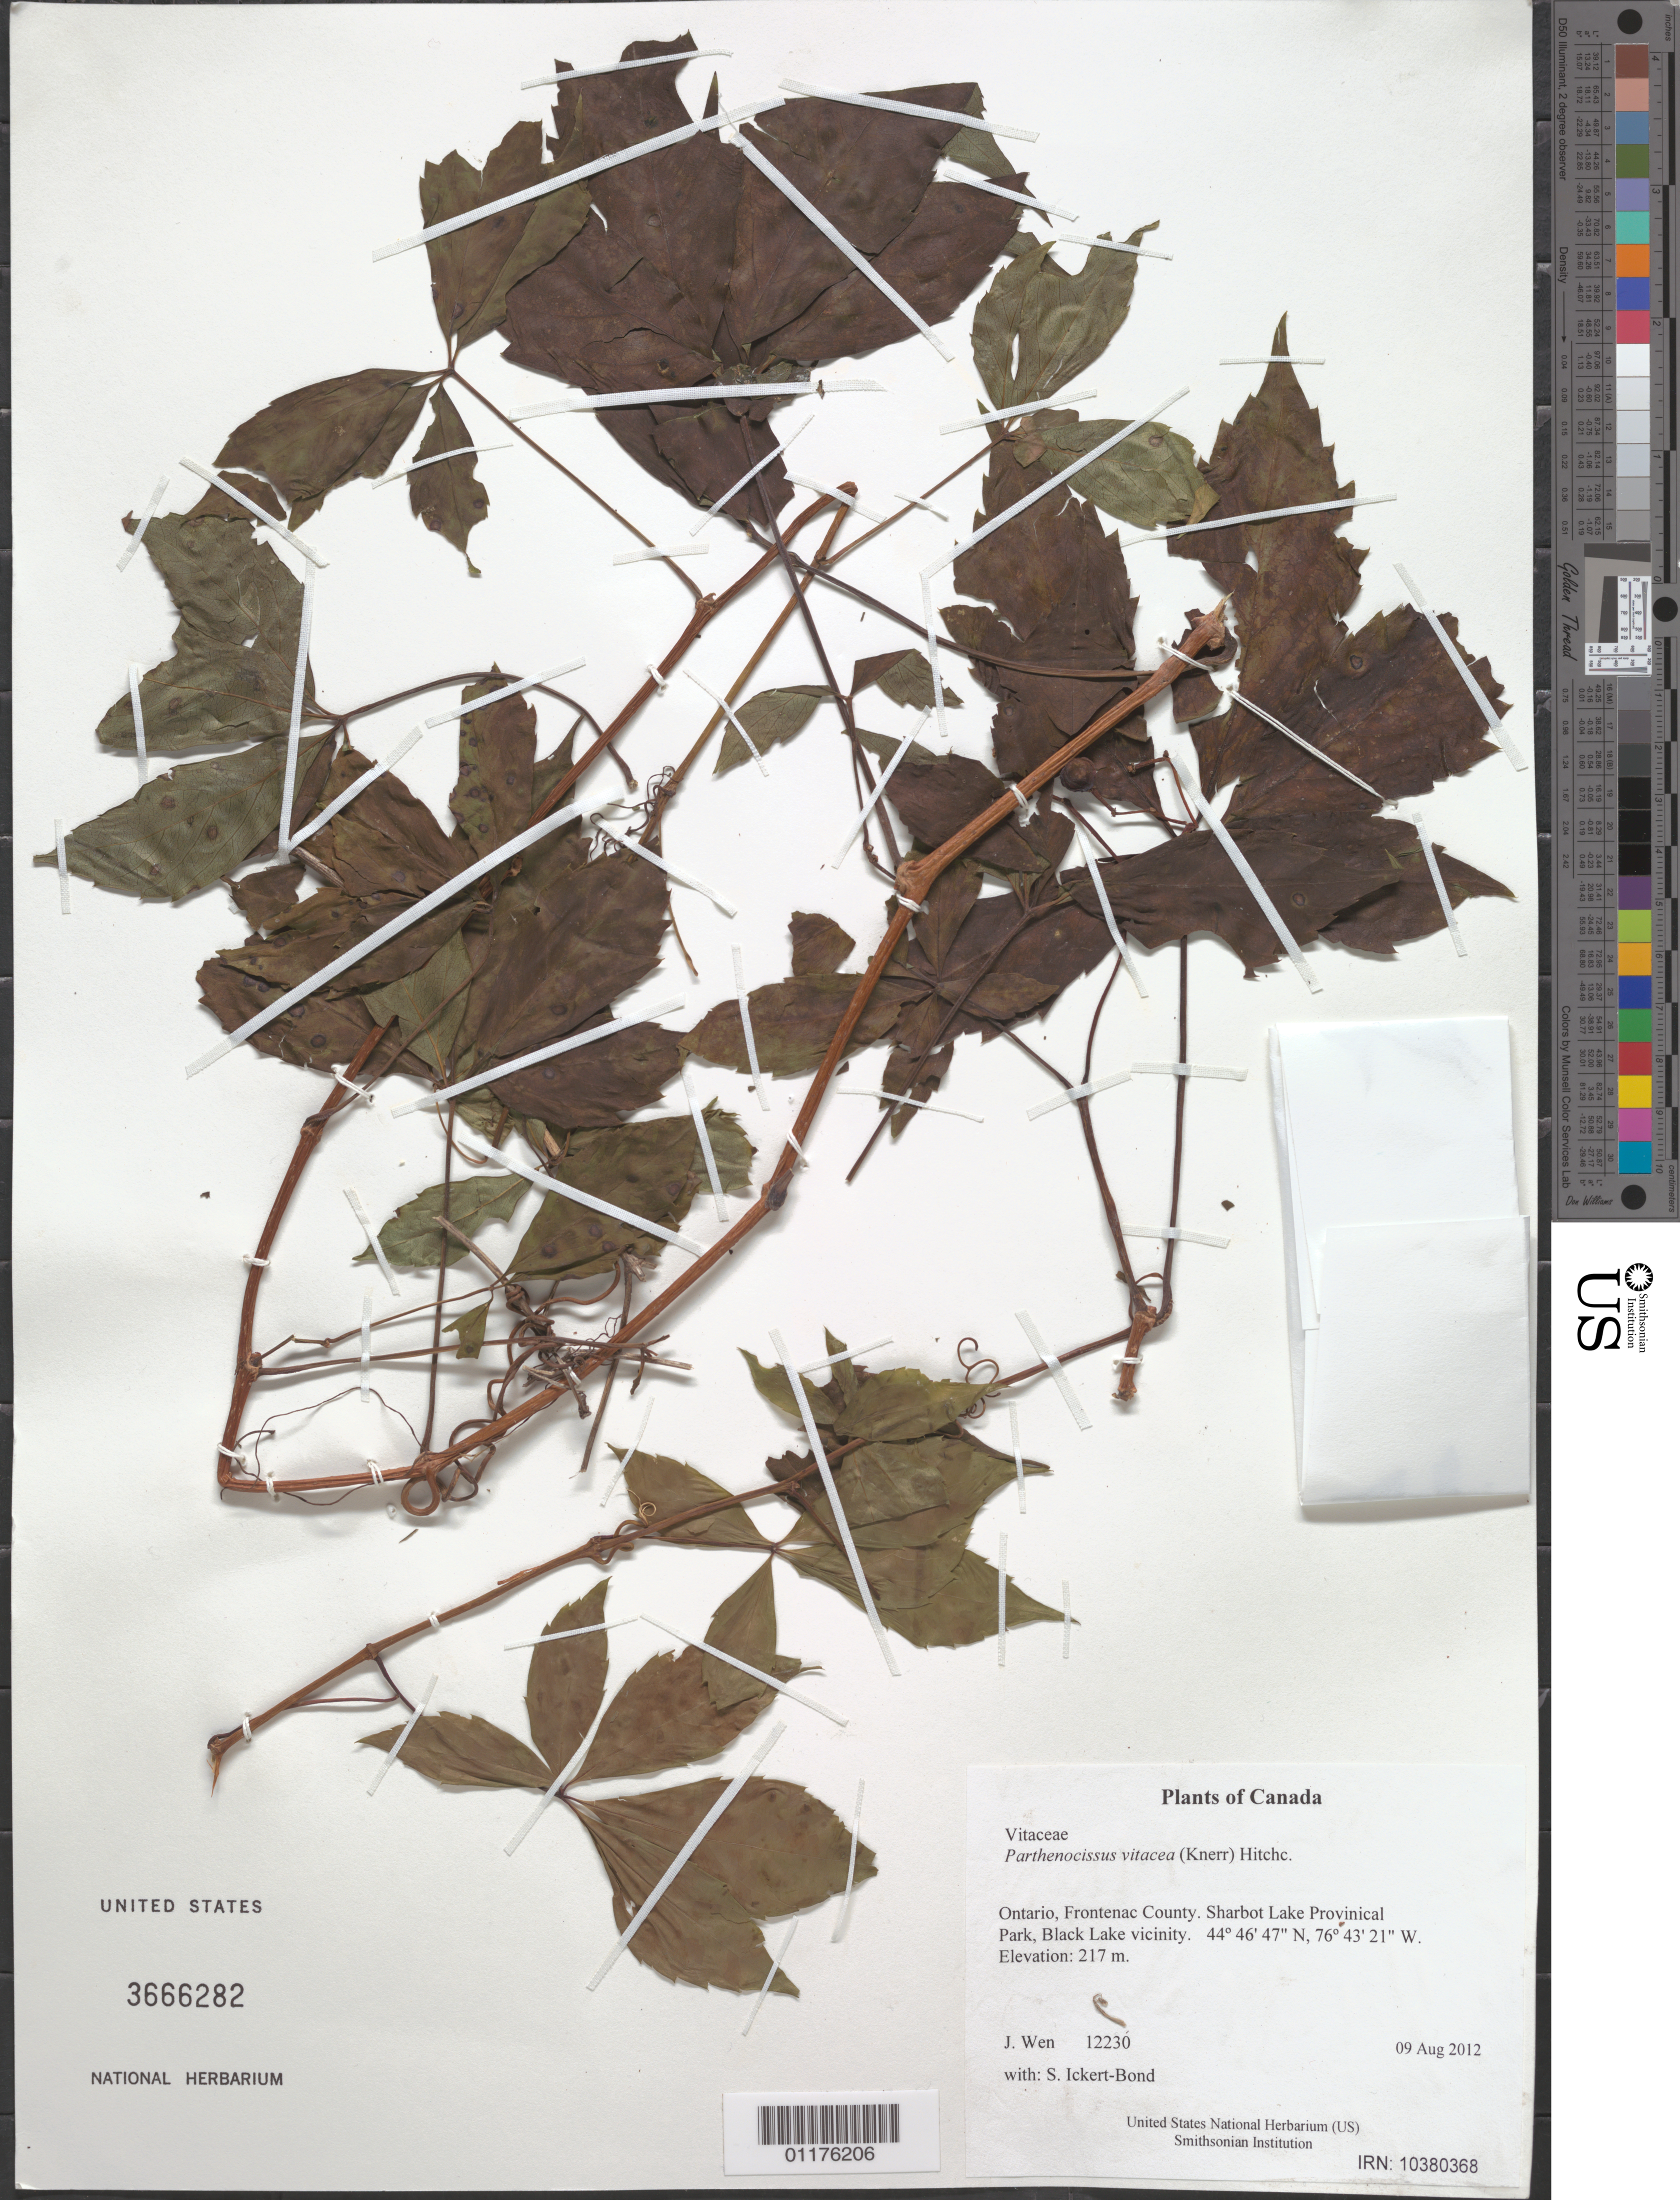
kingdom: Plantae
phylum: Tracheophyta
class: Magnoliopsida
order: Vitales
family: Vitaceae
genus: Parthenocissus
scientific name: Parthenocissus vitacea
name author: (Knerr) Hitchc.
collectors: J. Wen & S. Ickert-Bond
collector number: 12230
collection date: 2012-08-09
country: Canada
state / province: Ontario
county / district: Frontenac County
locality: Sharbot Lake Provinical Park, Black Lake vicinity.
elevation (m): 217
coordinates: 44 46.778 N, 76 43.350 W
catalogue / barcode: US 3666282